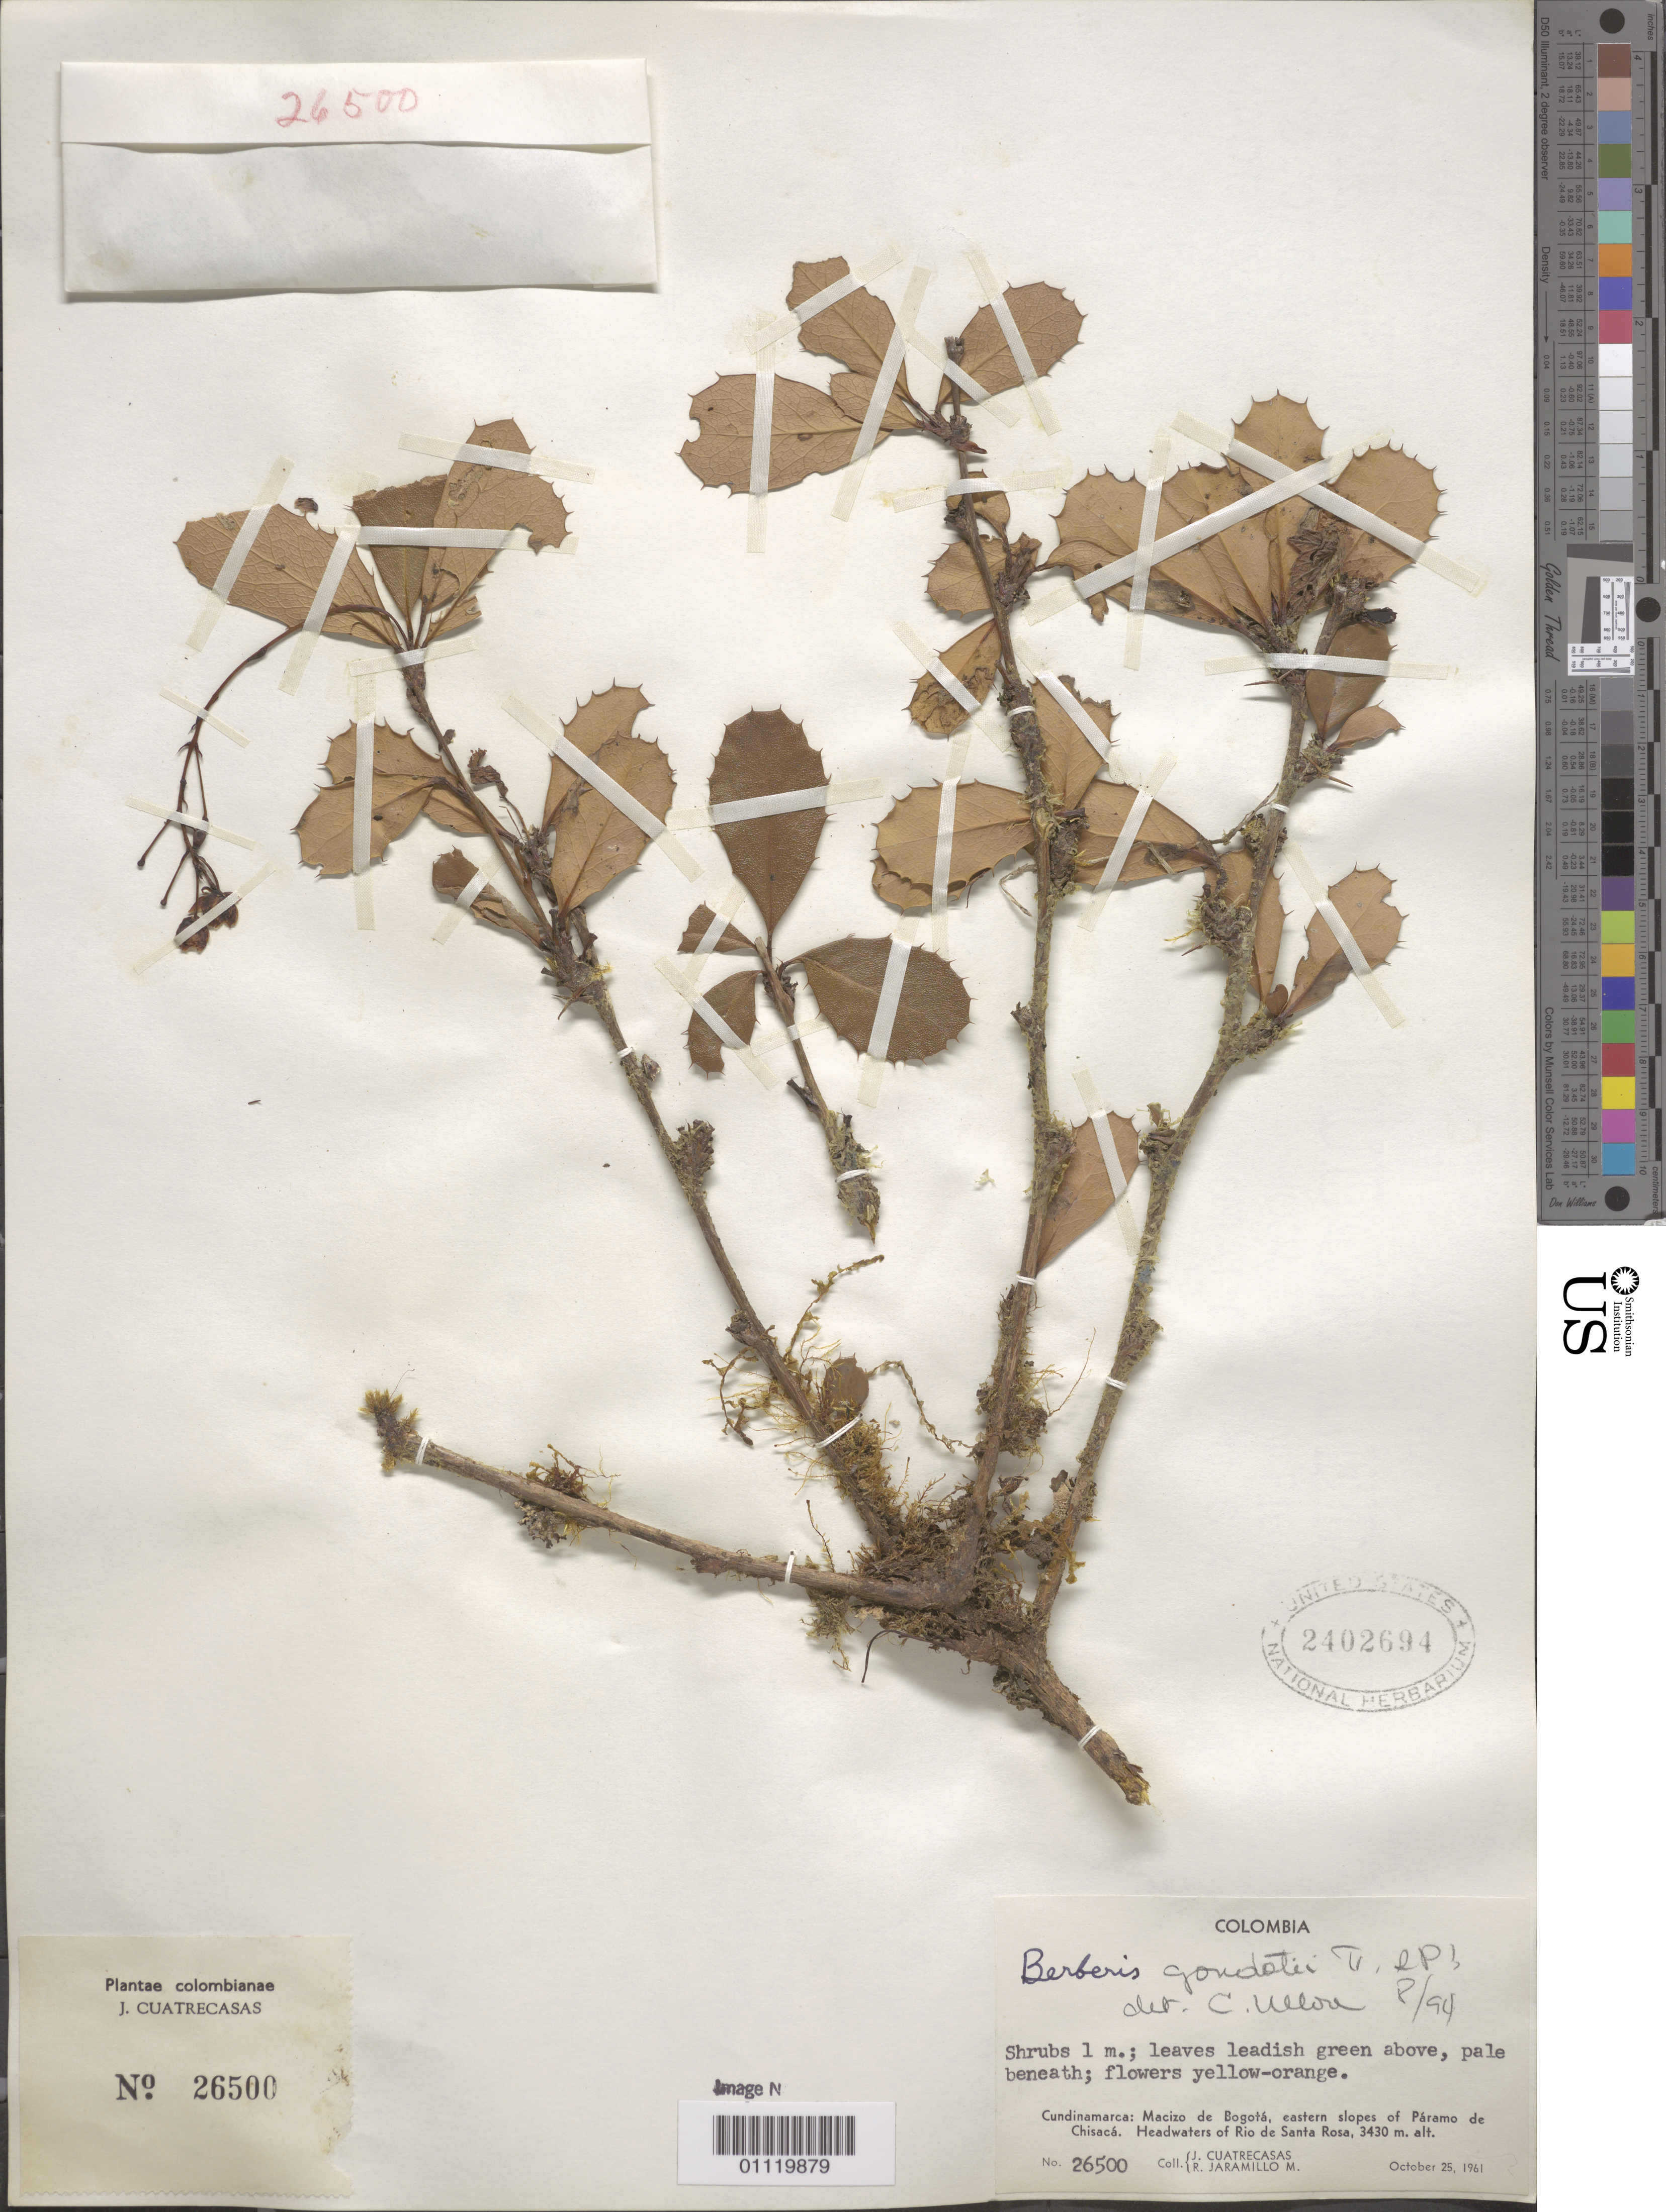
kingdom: Plantae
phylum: Tracheophyta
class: Magnoliopsida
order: Ranunculales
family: Berberidaceae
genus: Berberis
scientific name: Berberis goudotii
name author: Triana & Planch. ex Wedd.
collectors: J. Cuatrecasas & R. Jaramillo M.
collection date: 1961-10-25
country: Colombia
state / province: Cundinamarca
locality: Macizo de Bogotá (Bogota Massif), eastern slopes of Paramo de Chisaca. Headwaters of Rio de Santa Rosa.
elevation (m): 3430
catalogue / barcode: US 2402694